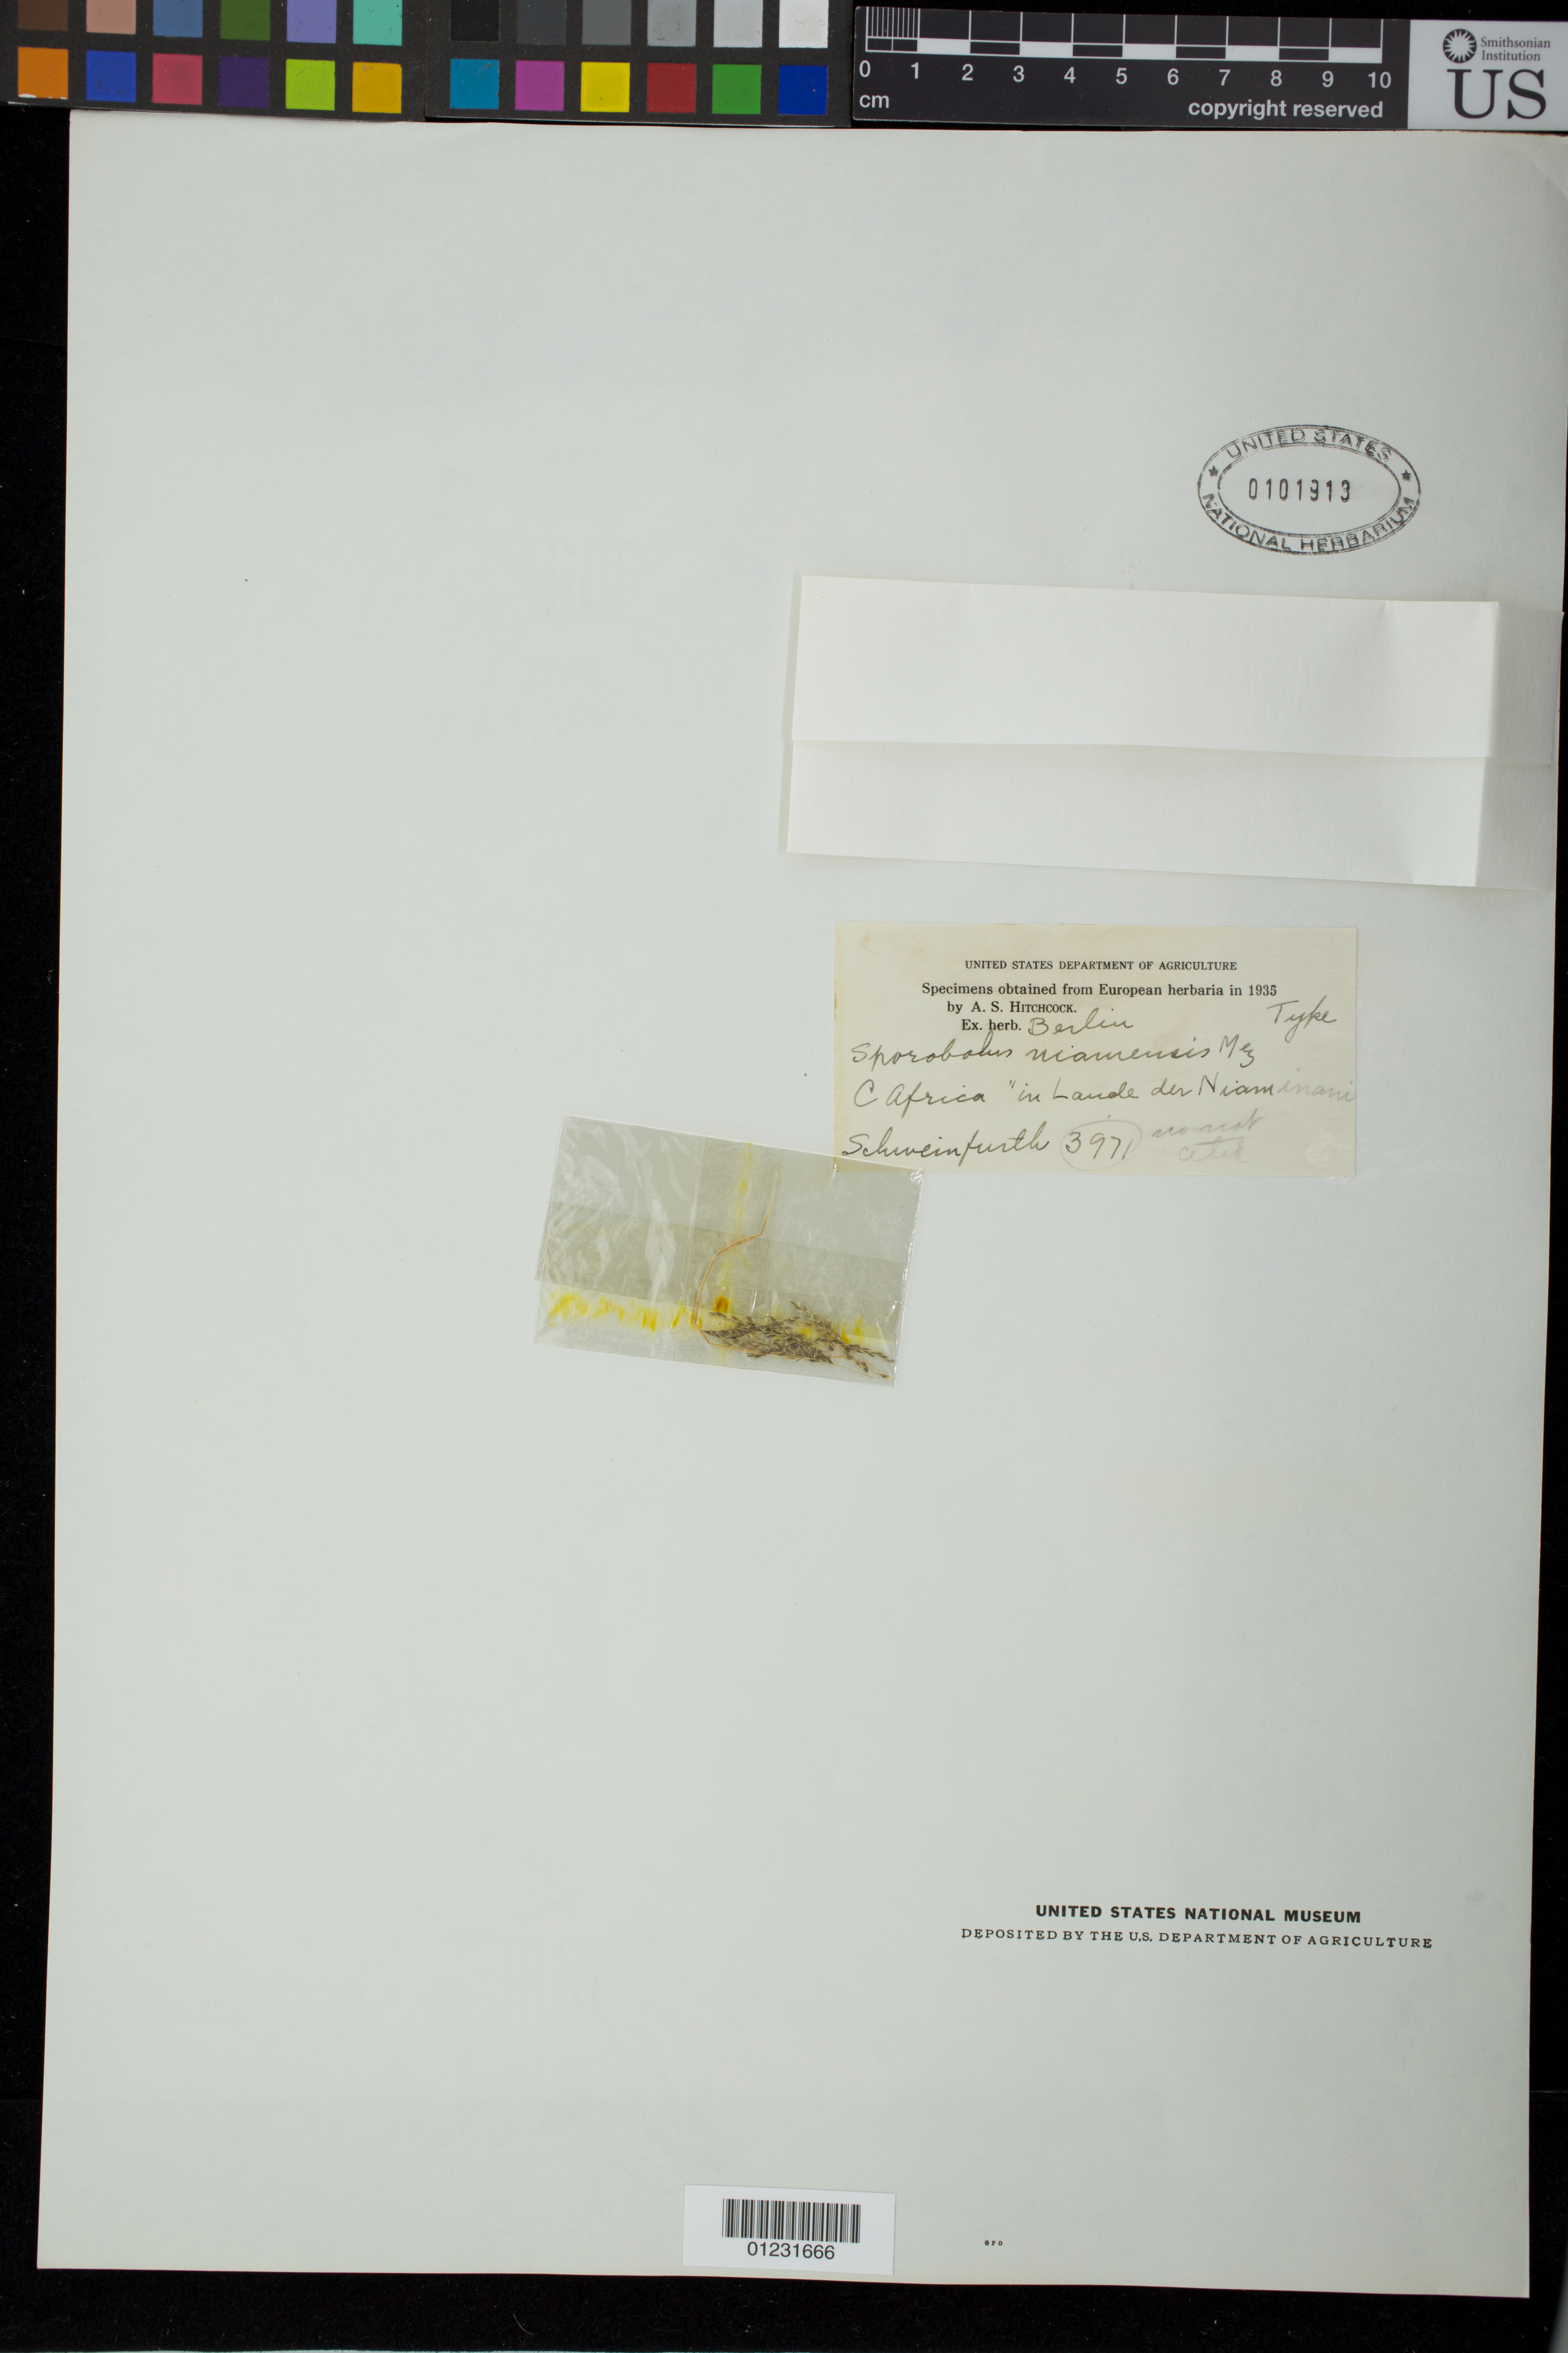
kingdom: Plantae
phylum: Tracheophyta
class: Liliopsida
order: Poales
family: Poaceae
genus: Sporobolus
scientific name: Sporobolus niamensis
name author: Mez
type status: Type Collection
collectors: G. A. Schweinfurth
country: Sudan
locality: C. Africa "in Lande der Niam-Niam"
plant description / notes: Fragmentary material of type specimen ex herb. Berlin.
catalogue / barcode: US 101913